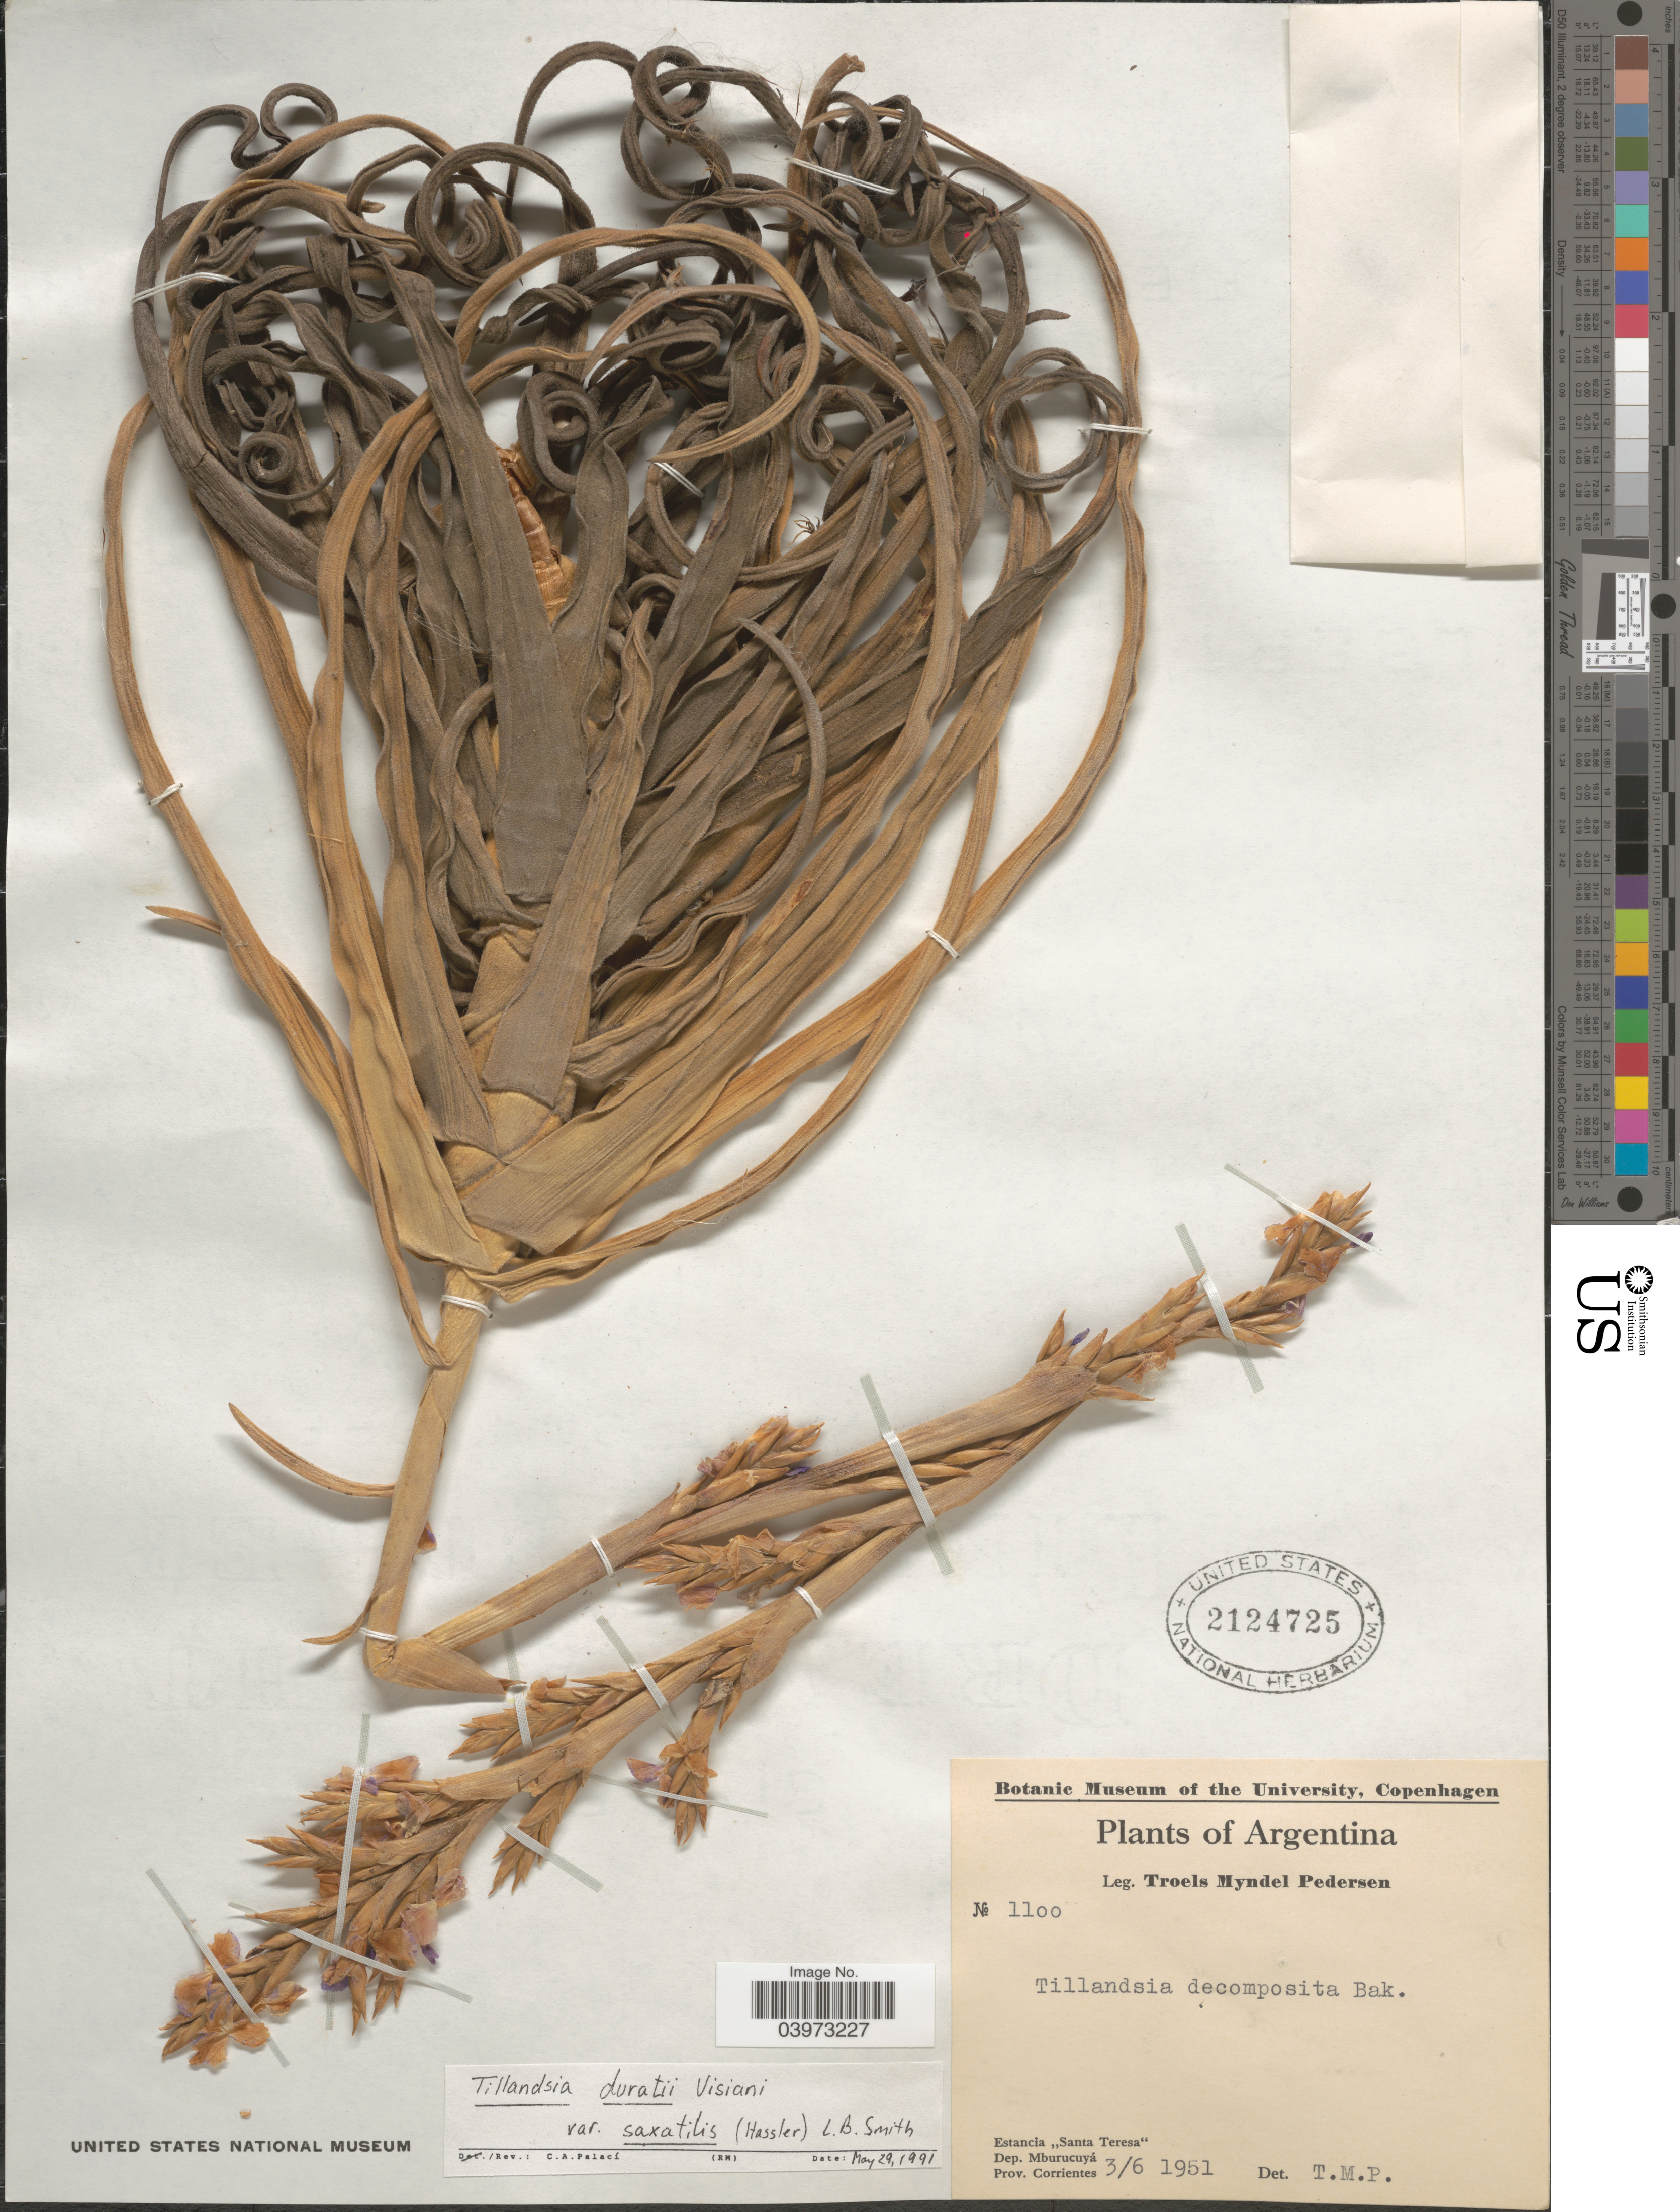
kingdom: Plantae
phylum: Tracheophyta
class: Liliopsida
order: Poales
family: Bromeliaceae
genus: Tillandsia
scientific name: Tillandsia duratii var. saxitilis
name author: (Hassl.) L.B. Sm.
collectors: T. Pederson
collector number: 1100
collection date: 1951-06-03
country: Argentina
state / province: Corrientes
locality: Estancia "Santa Teresa". Dep. Mburucuyá.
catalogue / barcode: US 2124725